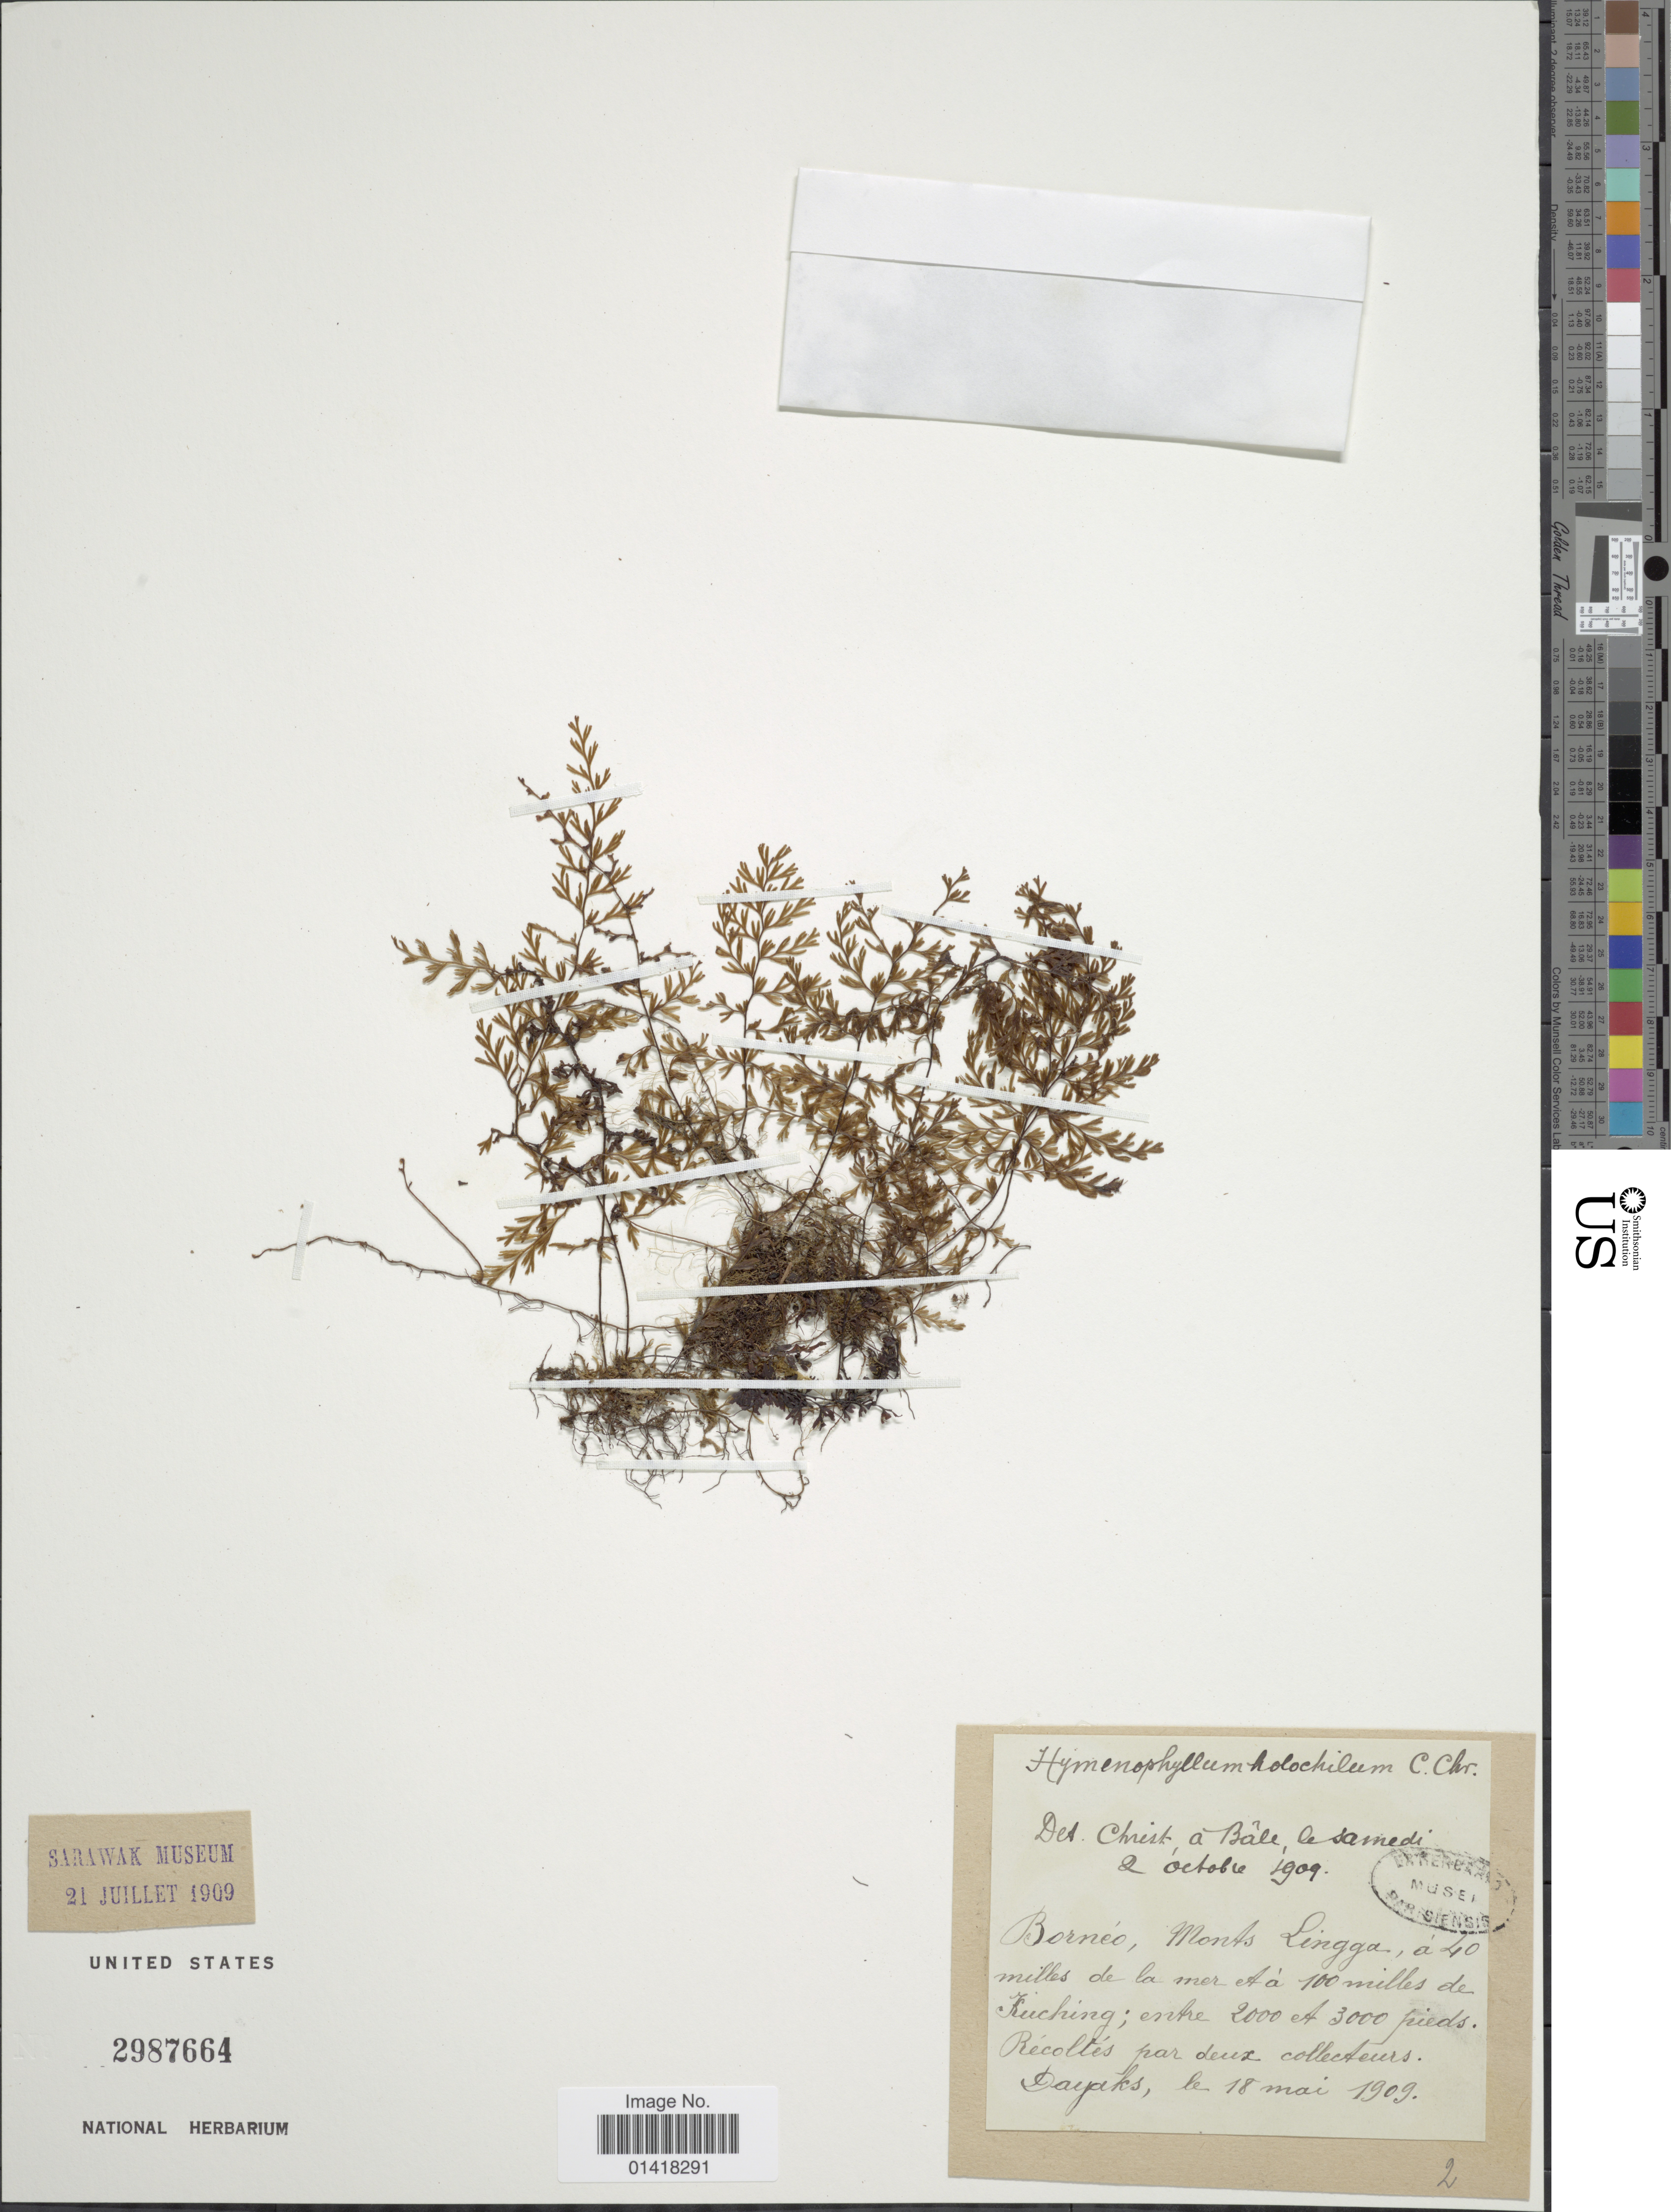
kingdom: Plantae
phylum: Tracheophyta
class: Polypodiopsida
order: Hymenophyllales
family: Hymenophyllaceae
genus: Hymenophyllum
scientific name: Hymenophyllum holochilum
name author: (Bosch) C. Chr.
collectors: Dayaks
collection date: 1909-05-18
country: Malaysia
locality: Borneo, Monts Linnga, 40 milles de la mer a 100 milles de Kuching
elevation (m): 610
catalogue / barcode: US 2987664